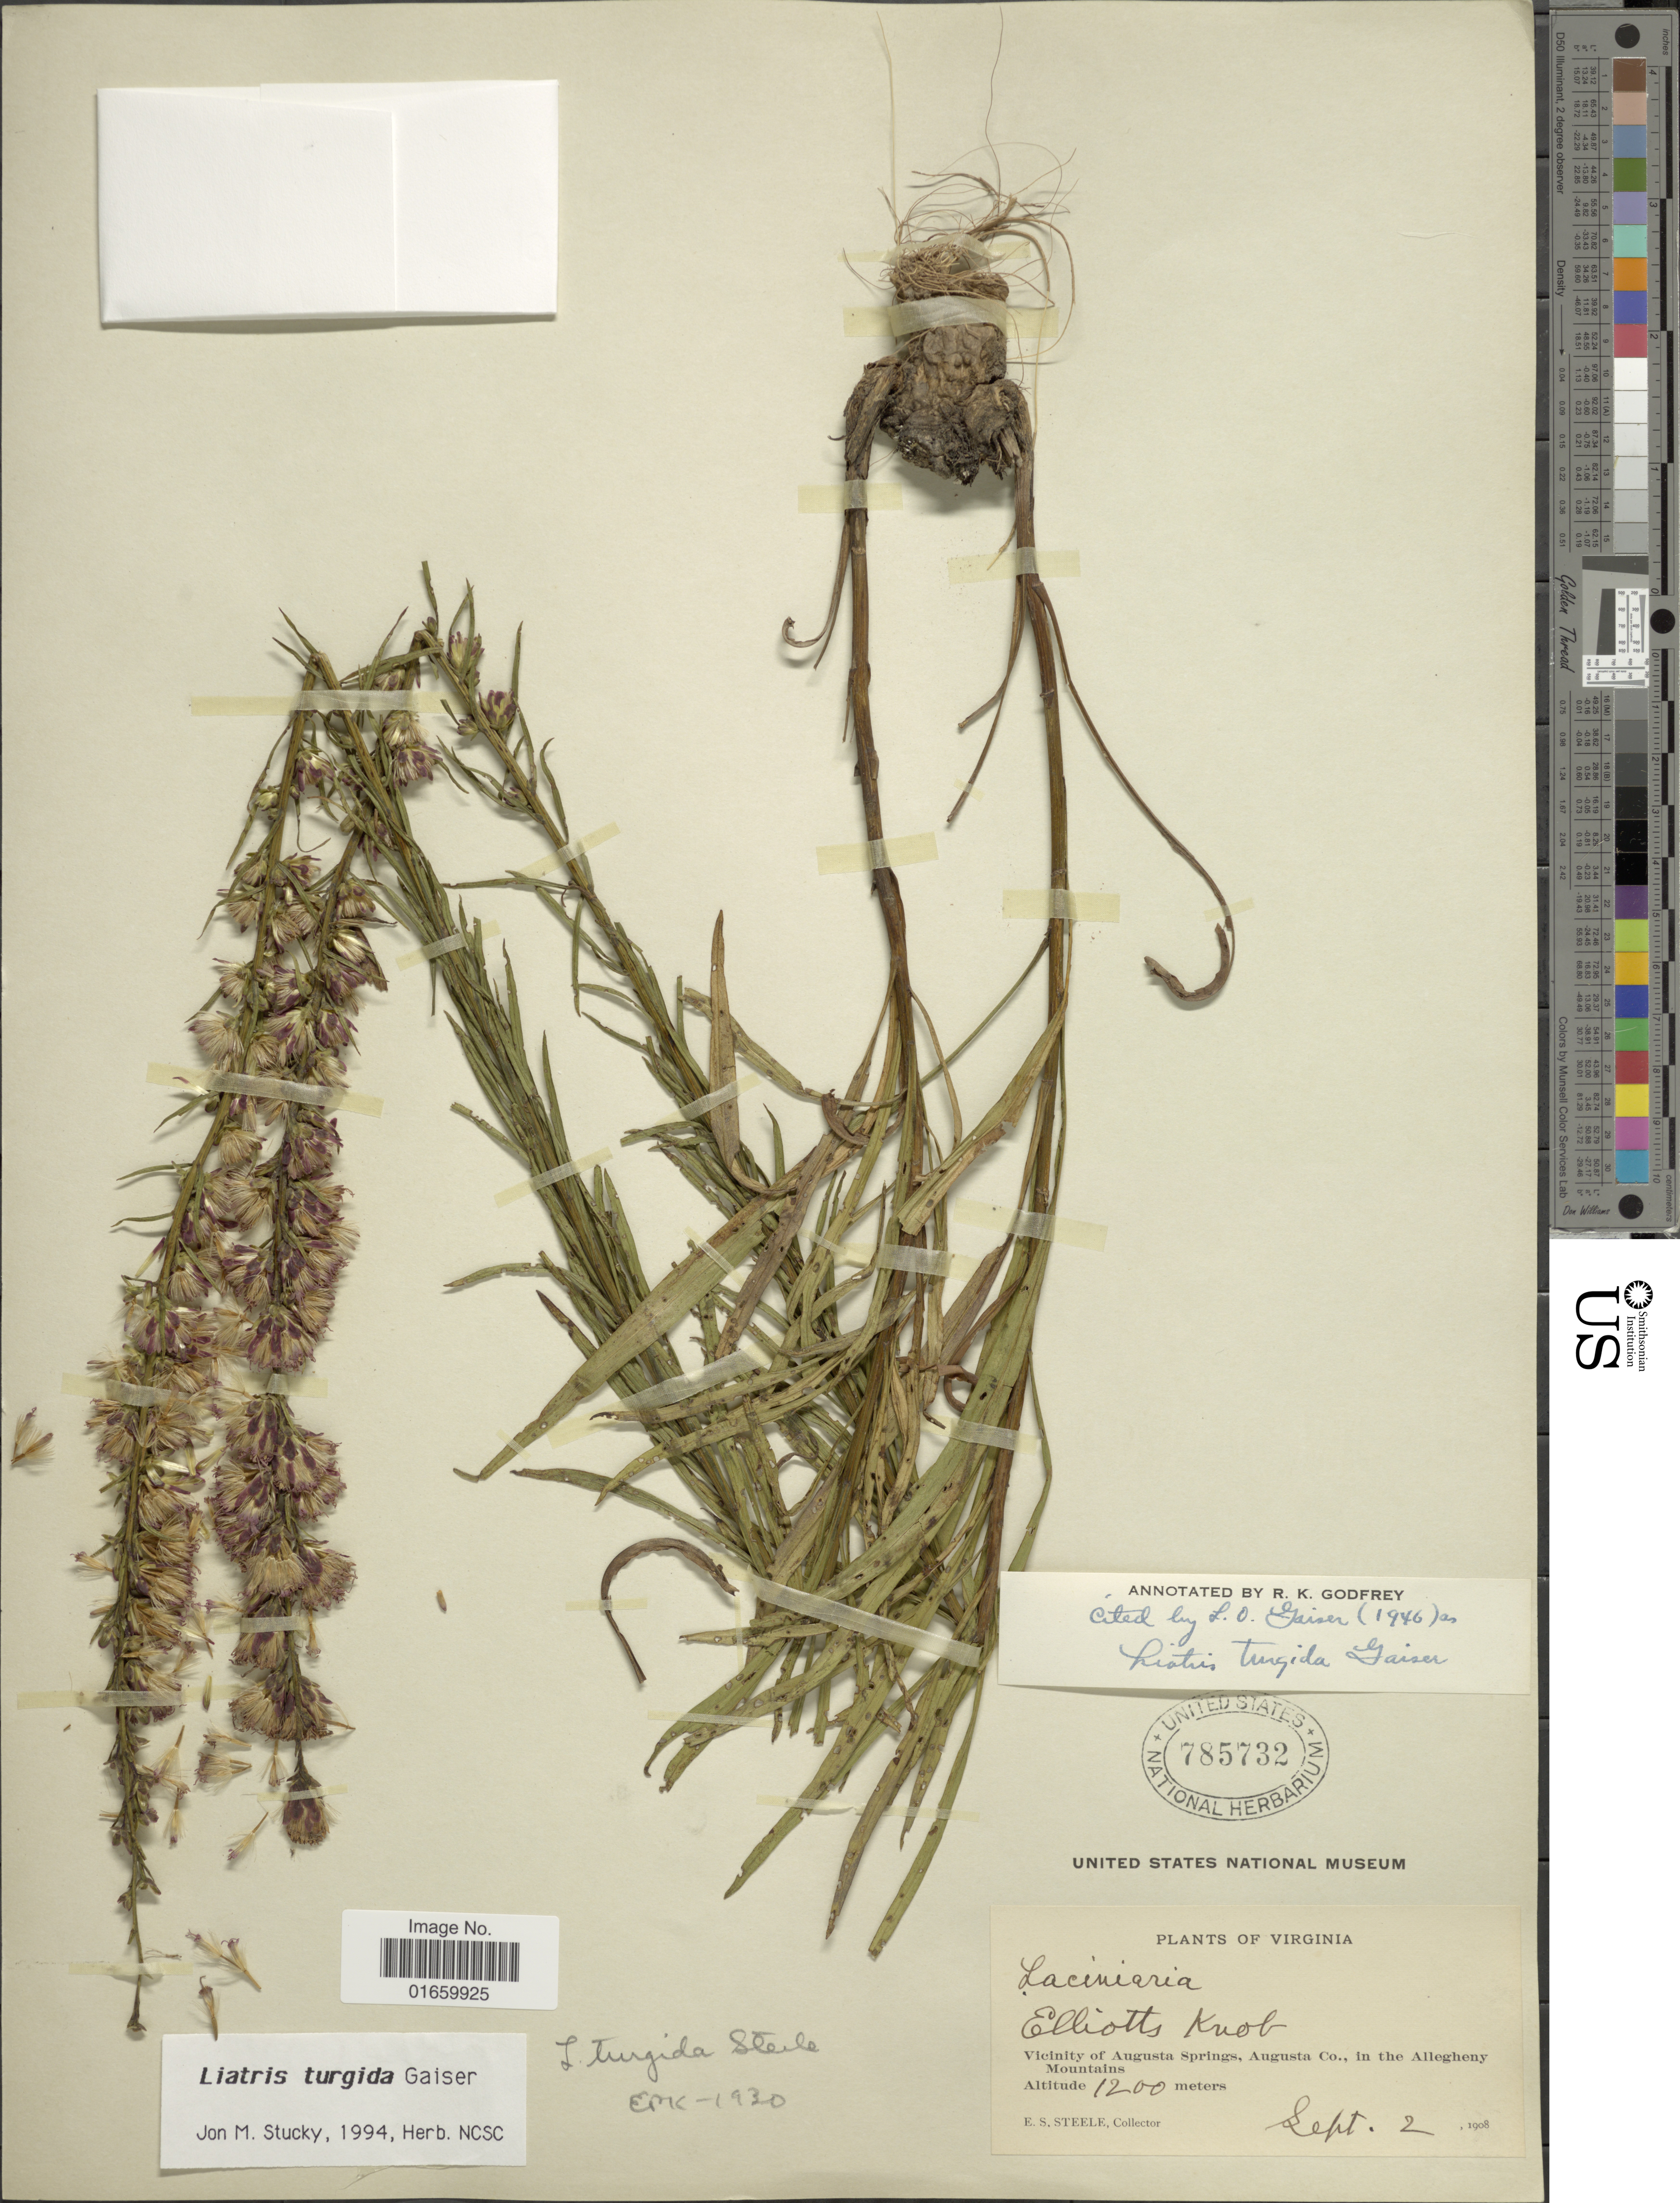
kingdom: Plantae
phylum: Tracheophyta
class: Magnoliopsida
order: Asterales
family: Asteraceae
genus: Liatris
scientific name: Liatris turgida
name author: Gaiser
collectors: E. Steele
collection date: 1908-09-02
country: United States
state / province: Virginia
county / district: Augusta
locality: Vicinity of Augusta Springs, Augusta Co., in the Allegheny Mountains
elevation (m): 1200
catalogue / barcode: US 785732